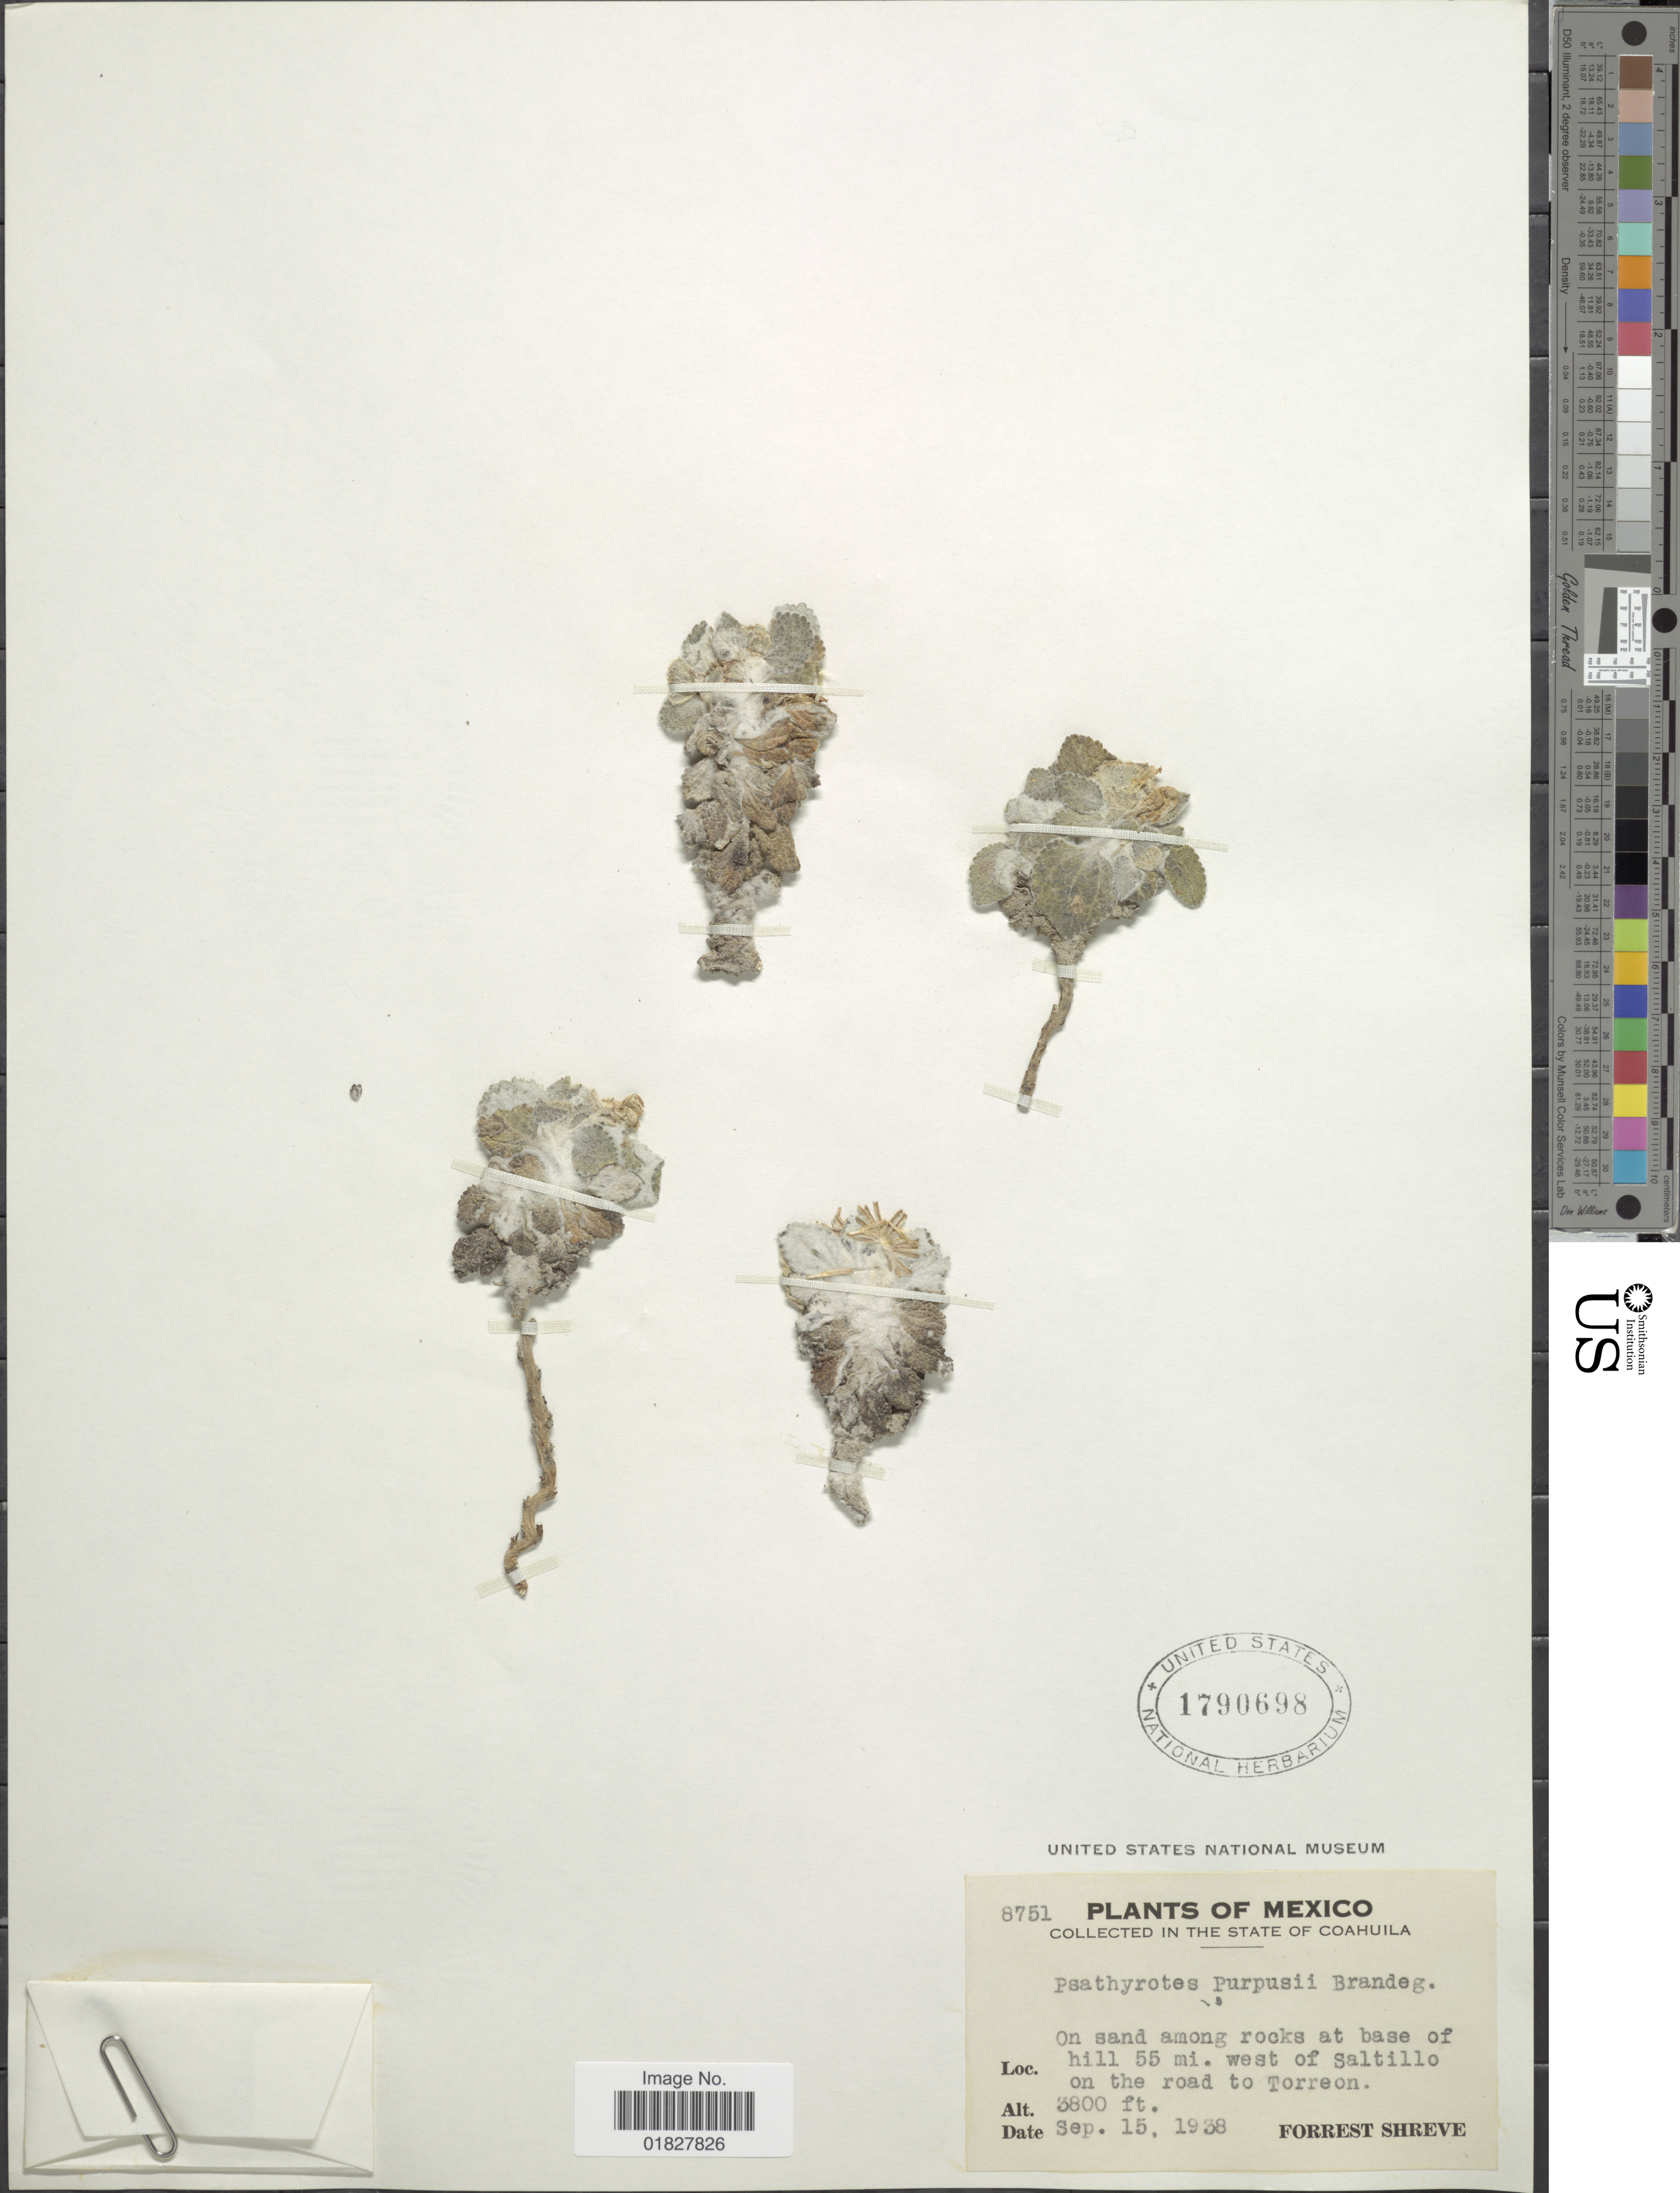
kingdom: Plantae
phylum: Tracheophyta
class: Magnoliopsida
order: Asterales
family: Asteraceae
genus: Psathyrotopsis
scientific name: Psathyrotopsis purpusii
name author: Brandegee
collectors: F. Shreve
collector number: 8751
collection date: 1938-09-15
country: Mexico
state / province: Coahuila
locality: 55 mi west of Saltillo on the road to Torreon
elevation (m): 1158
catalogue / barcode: US 1790698